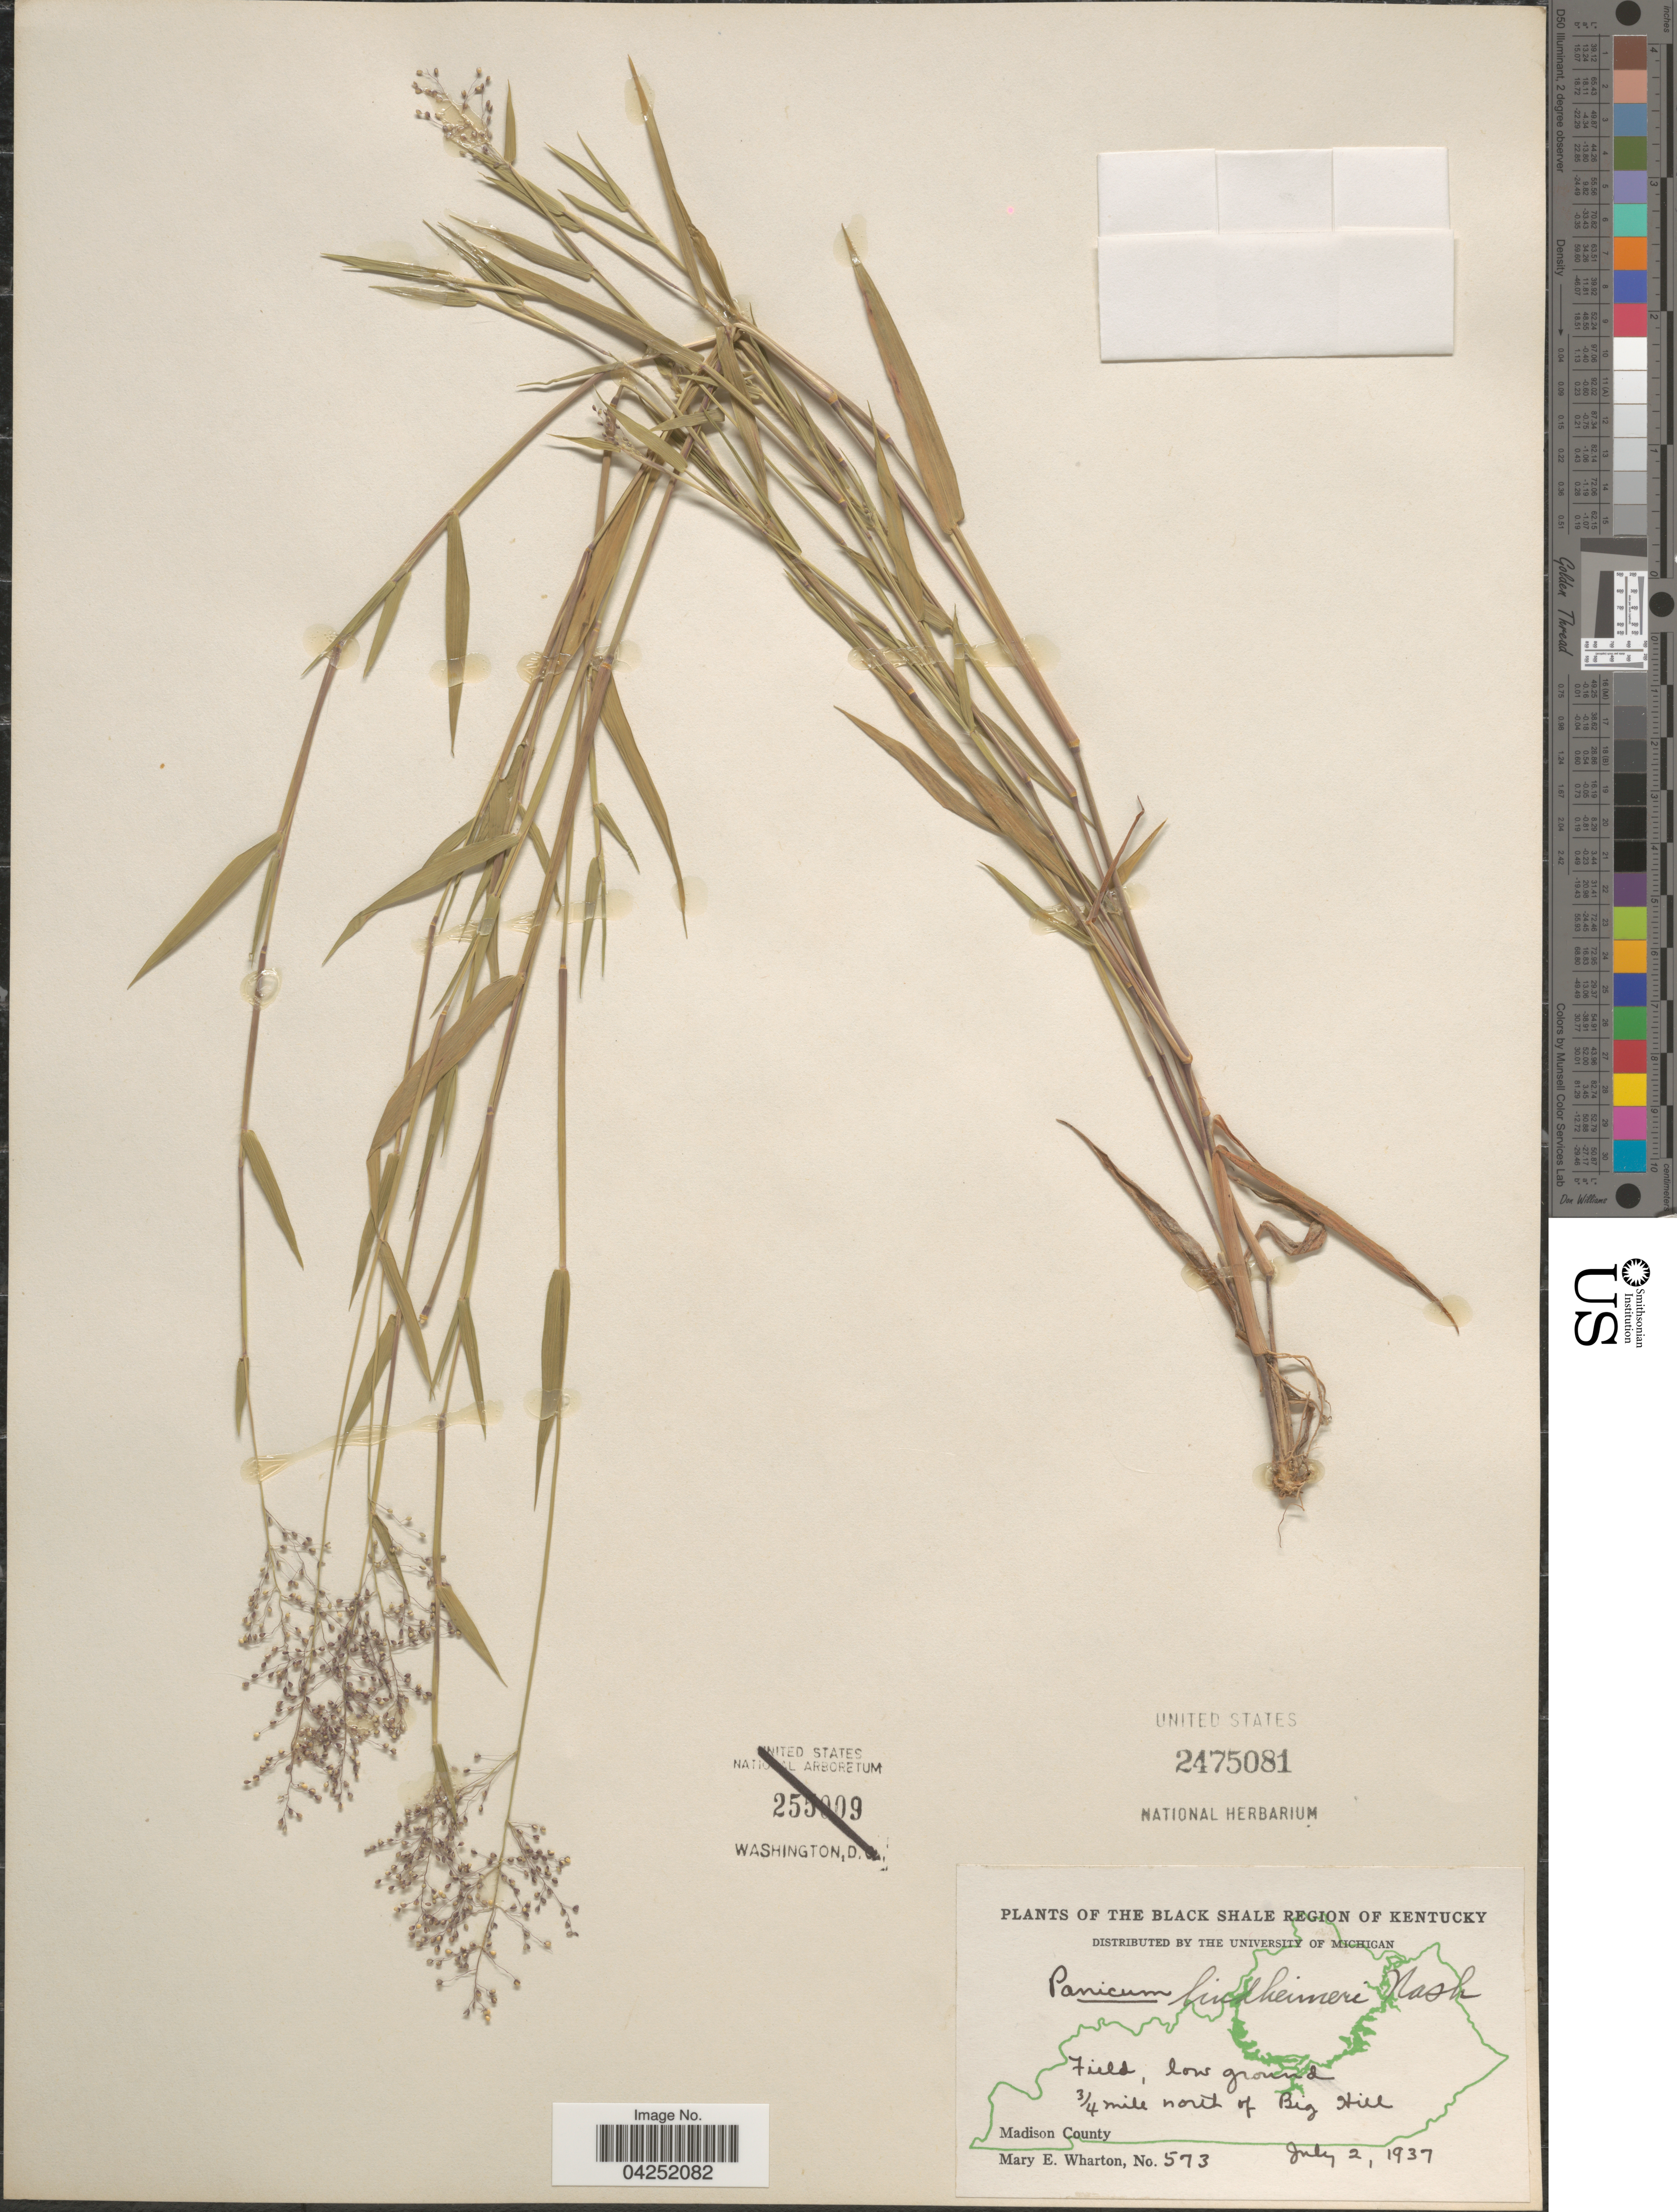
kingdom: Plantae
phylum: Tracheophyta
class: Liliopsida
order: Poales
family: Poaceae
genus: Dichanthelium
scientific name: Dichanthelium acuminatum var. lindheimeri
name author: (Nash) Gould & C.A. Clark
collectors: M. Wharton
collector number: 573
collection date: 1937-07-02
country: United States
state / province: Kentucky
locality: The Black Shale Region of Kentucky. ¾ mile north of Big Hill. Madison County.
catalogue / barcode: US 2475081